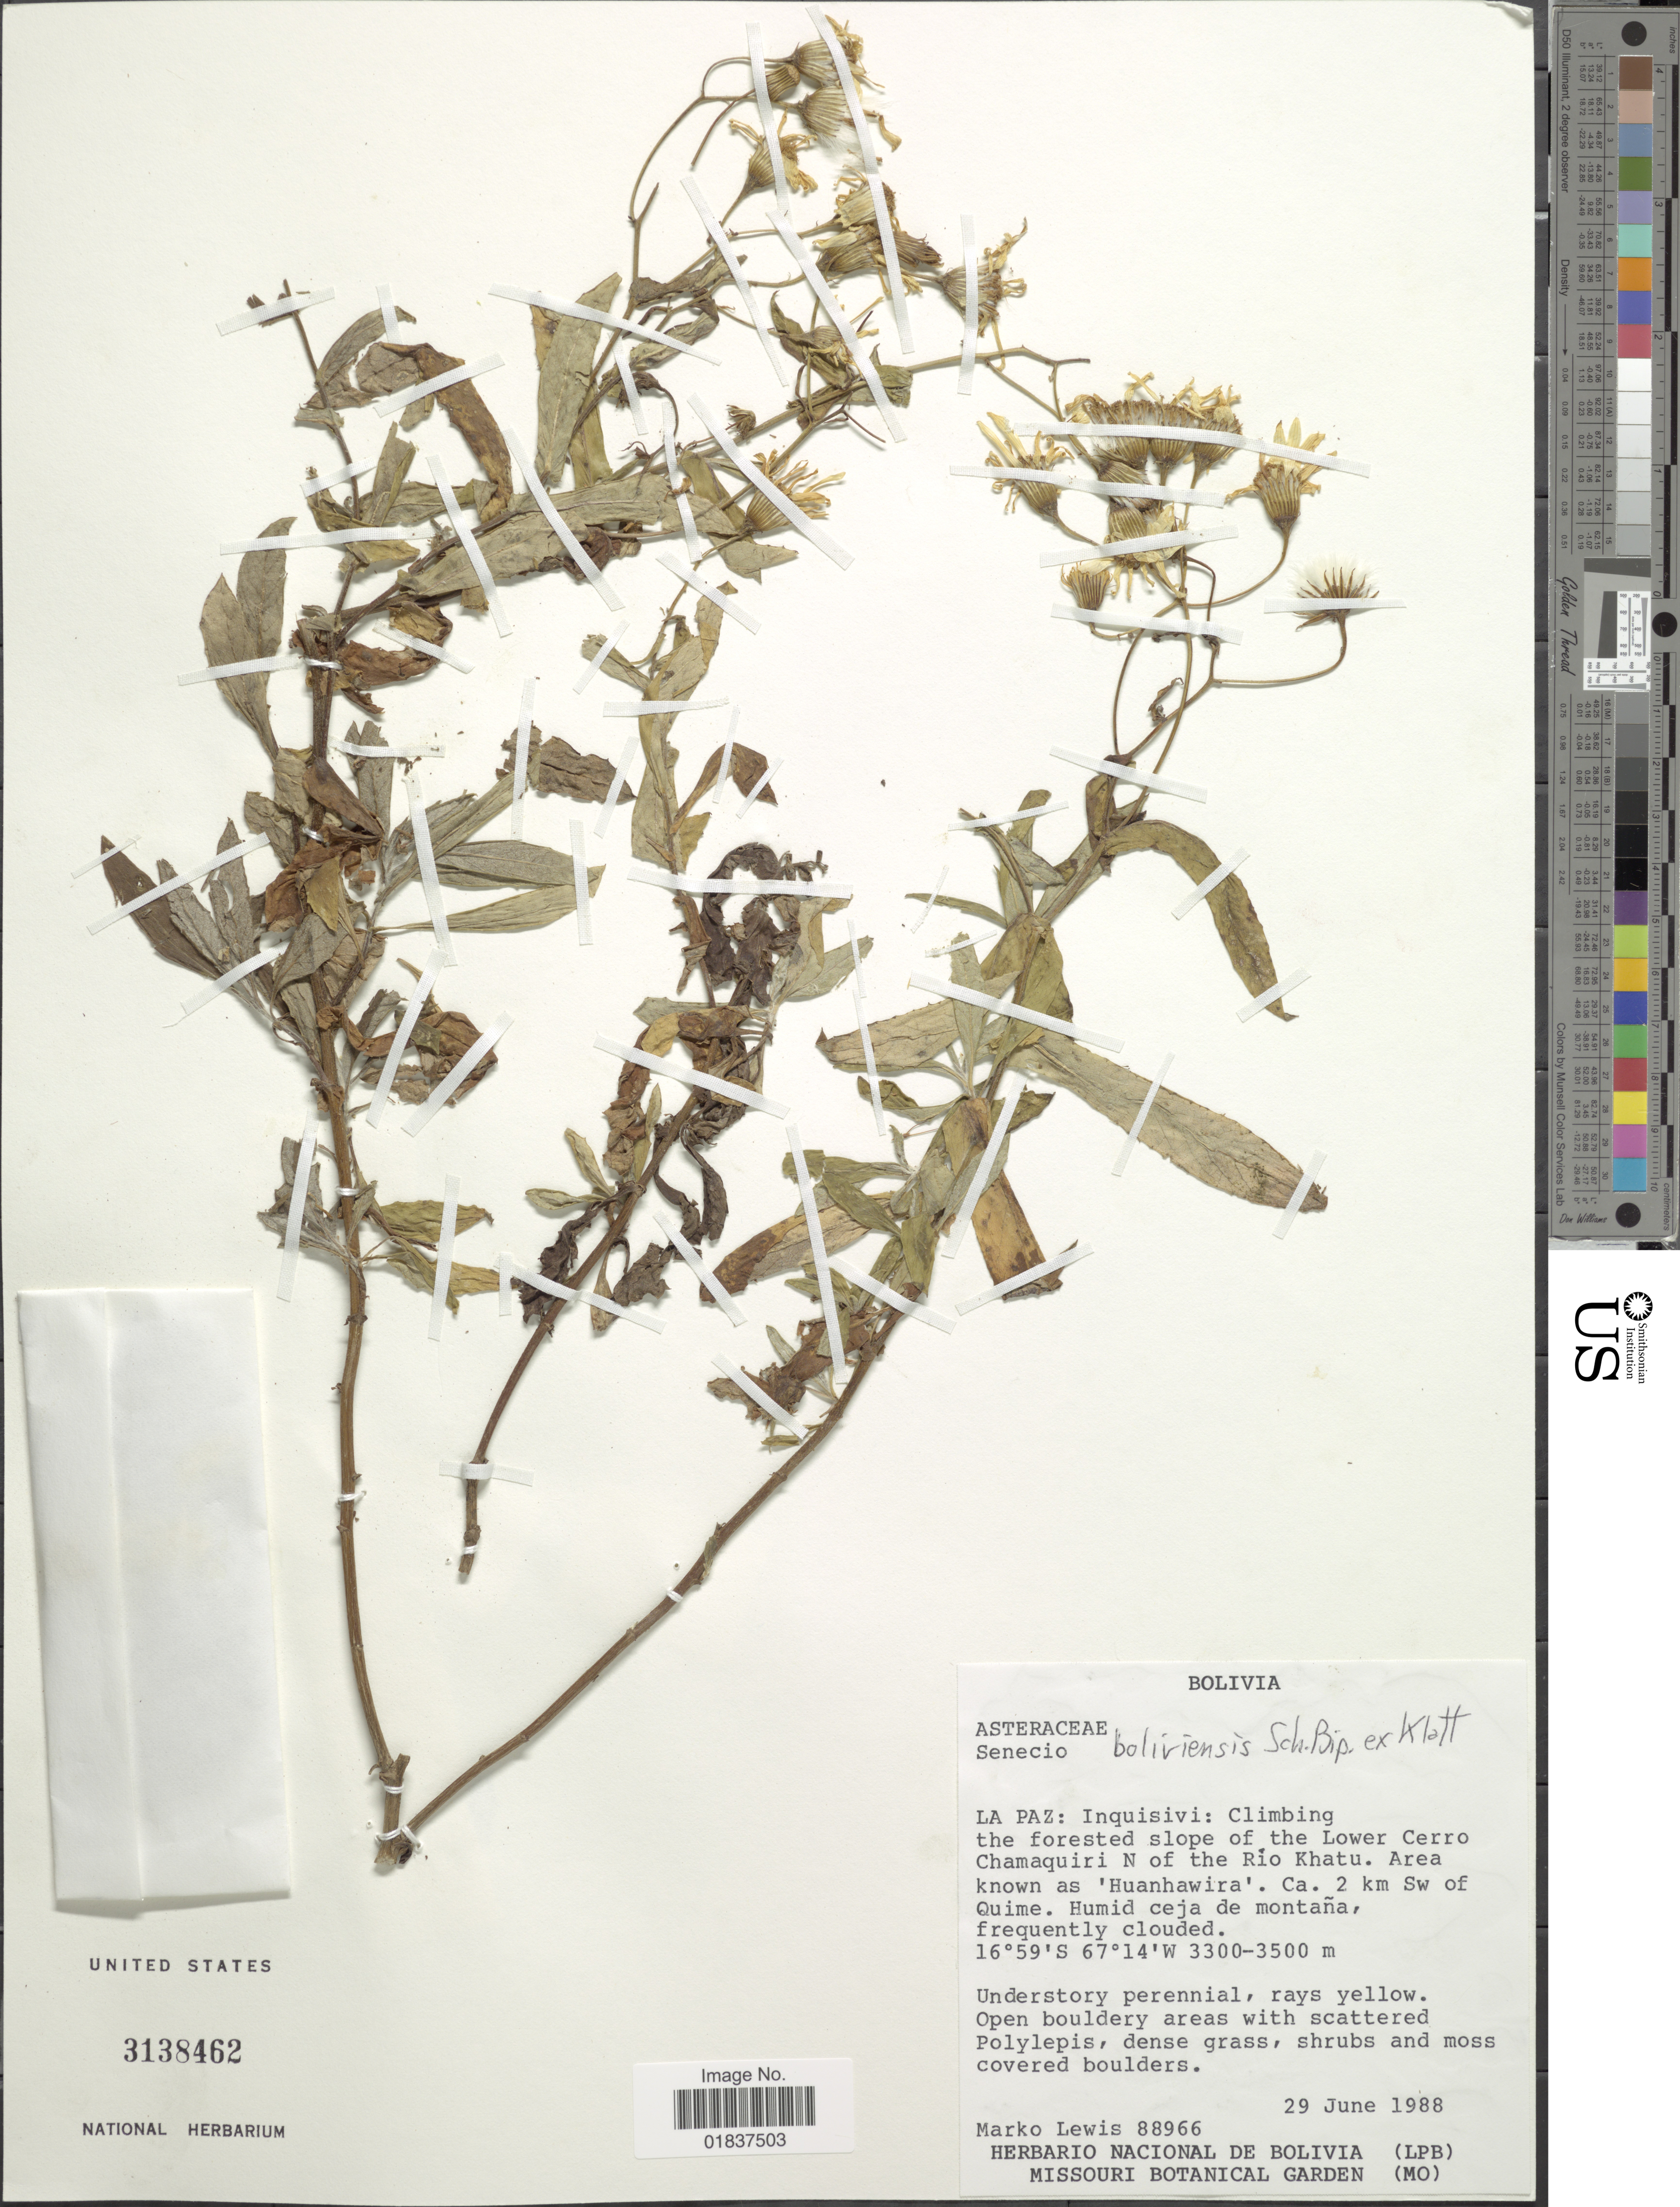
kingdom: Plantae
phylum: Tracheophyta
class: Magnoliopsida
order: Asterales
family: Asteraceae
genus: Senecio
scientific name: Senecio boliviensis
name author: Sch. Bip. ex Klatt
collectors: M. A. Lewis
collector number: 88966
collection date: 1988-06-29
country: Bolivia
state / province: La Paz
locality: La Paz: Inquisivi: Climbing the forested slope of the Lower Cerro Chamaquiri N of the Rio Khatu. Area known as 'Huanhawira'. Ca. 2 km Sw of Quime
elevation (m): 3300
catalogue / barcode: US 3138462